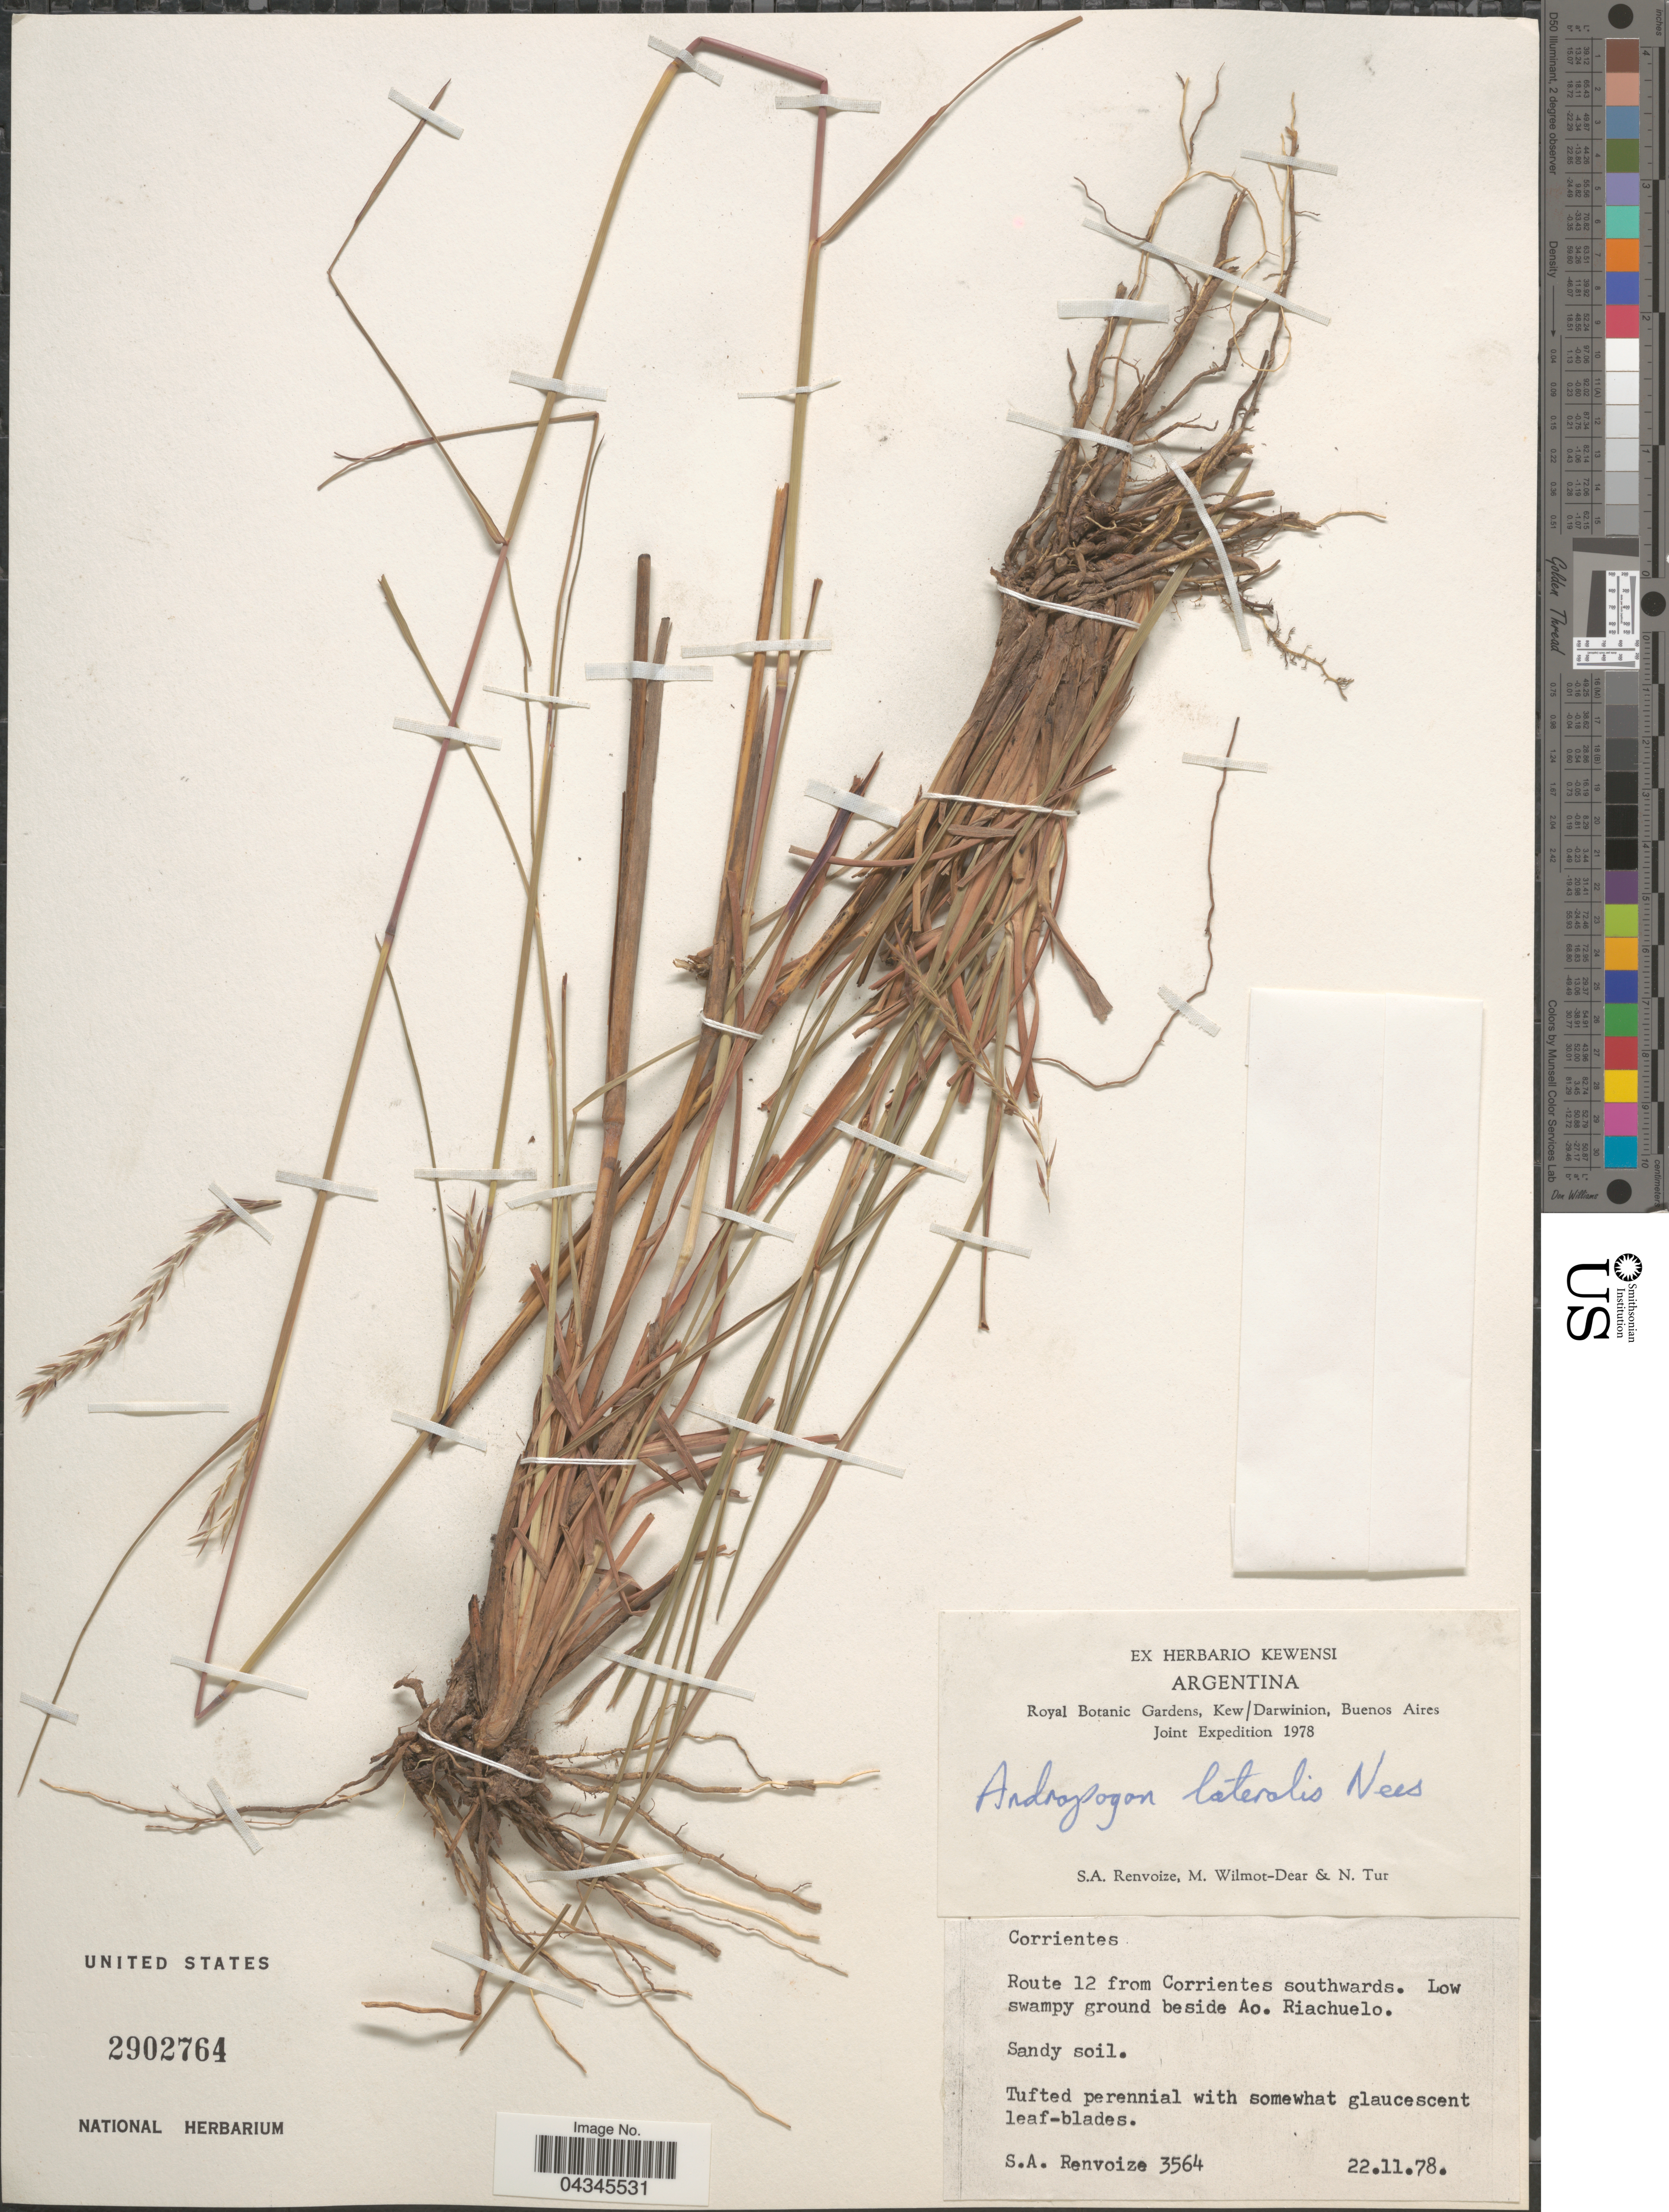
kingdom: Plantae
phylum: Tracheophyta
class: Liliopsida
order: Poales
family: Poaceae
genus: Andropogon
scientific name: Andropogon lateralis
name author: Nees in Mart.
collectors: S. A. Renvoize, M. Wilmot-Dear & N. Tur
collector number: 3564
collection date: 1978-11-22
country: Argentina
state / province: Corrientes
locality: Royal Botanic Garndes, Kew/Darwinion, Buenos Aires Joint Expedition 1978. Route 12 from Corrientes southwards. Low swampy ground beside Ao. Riachuelo.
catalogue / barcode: US 2902764